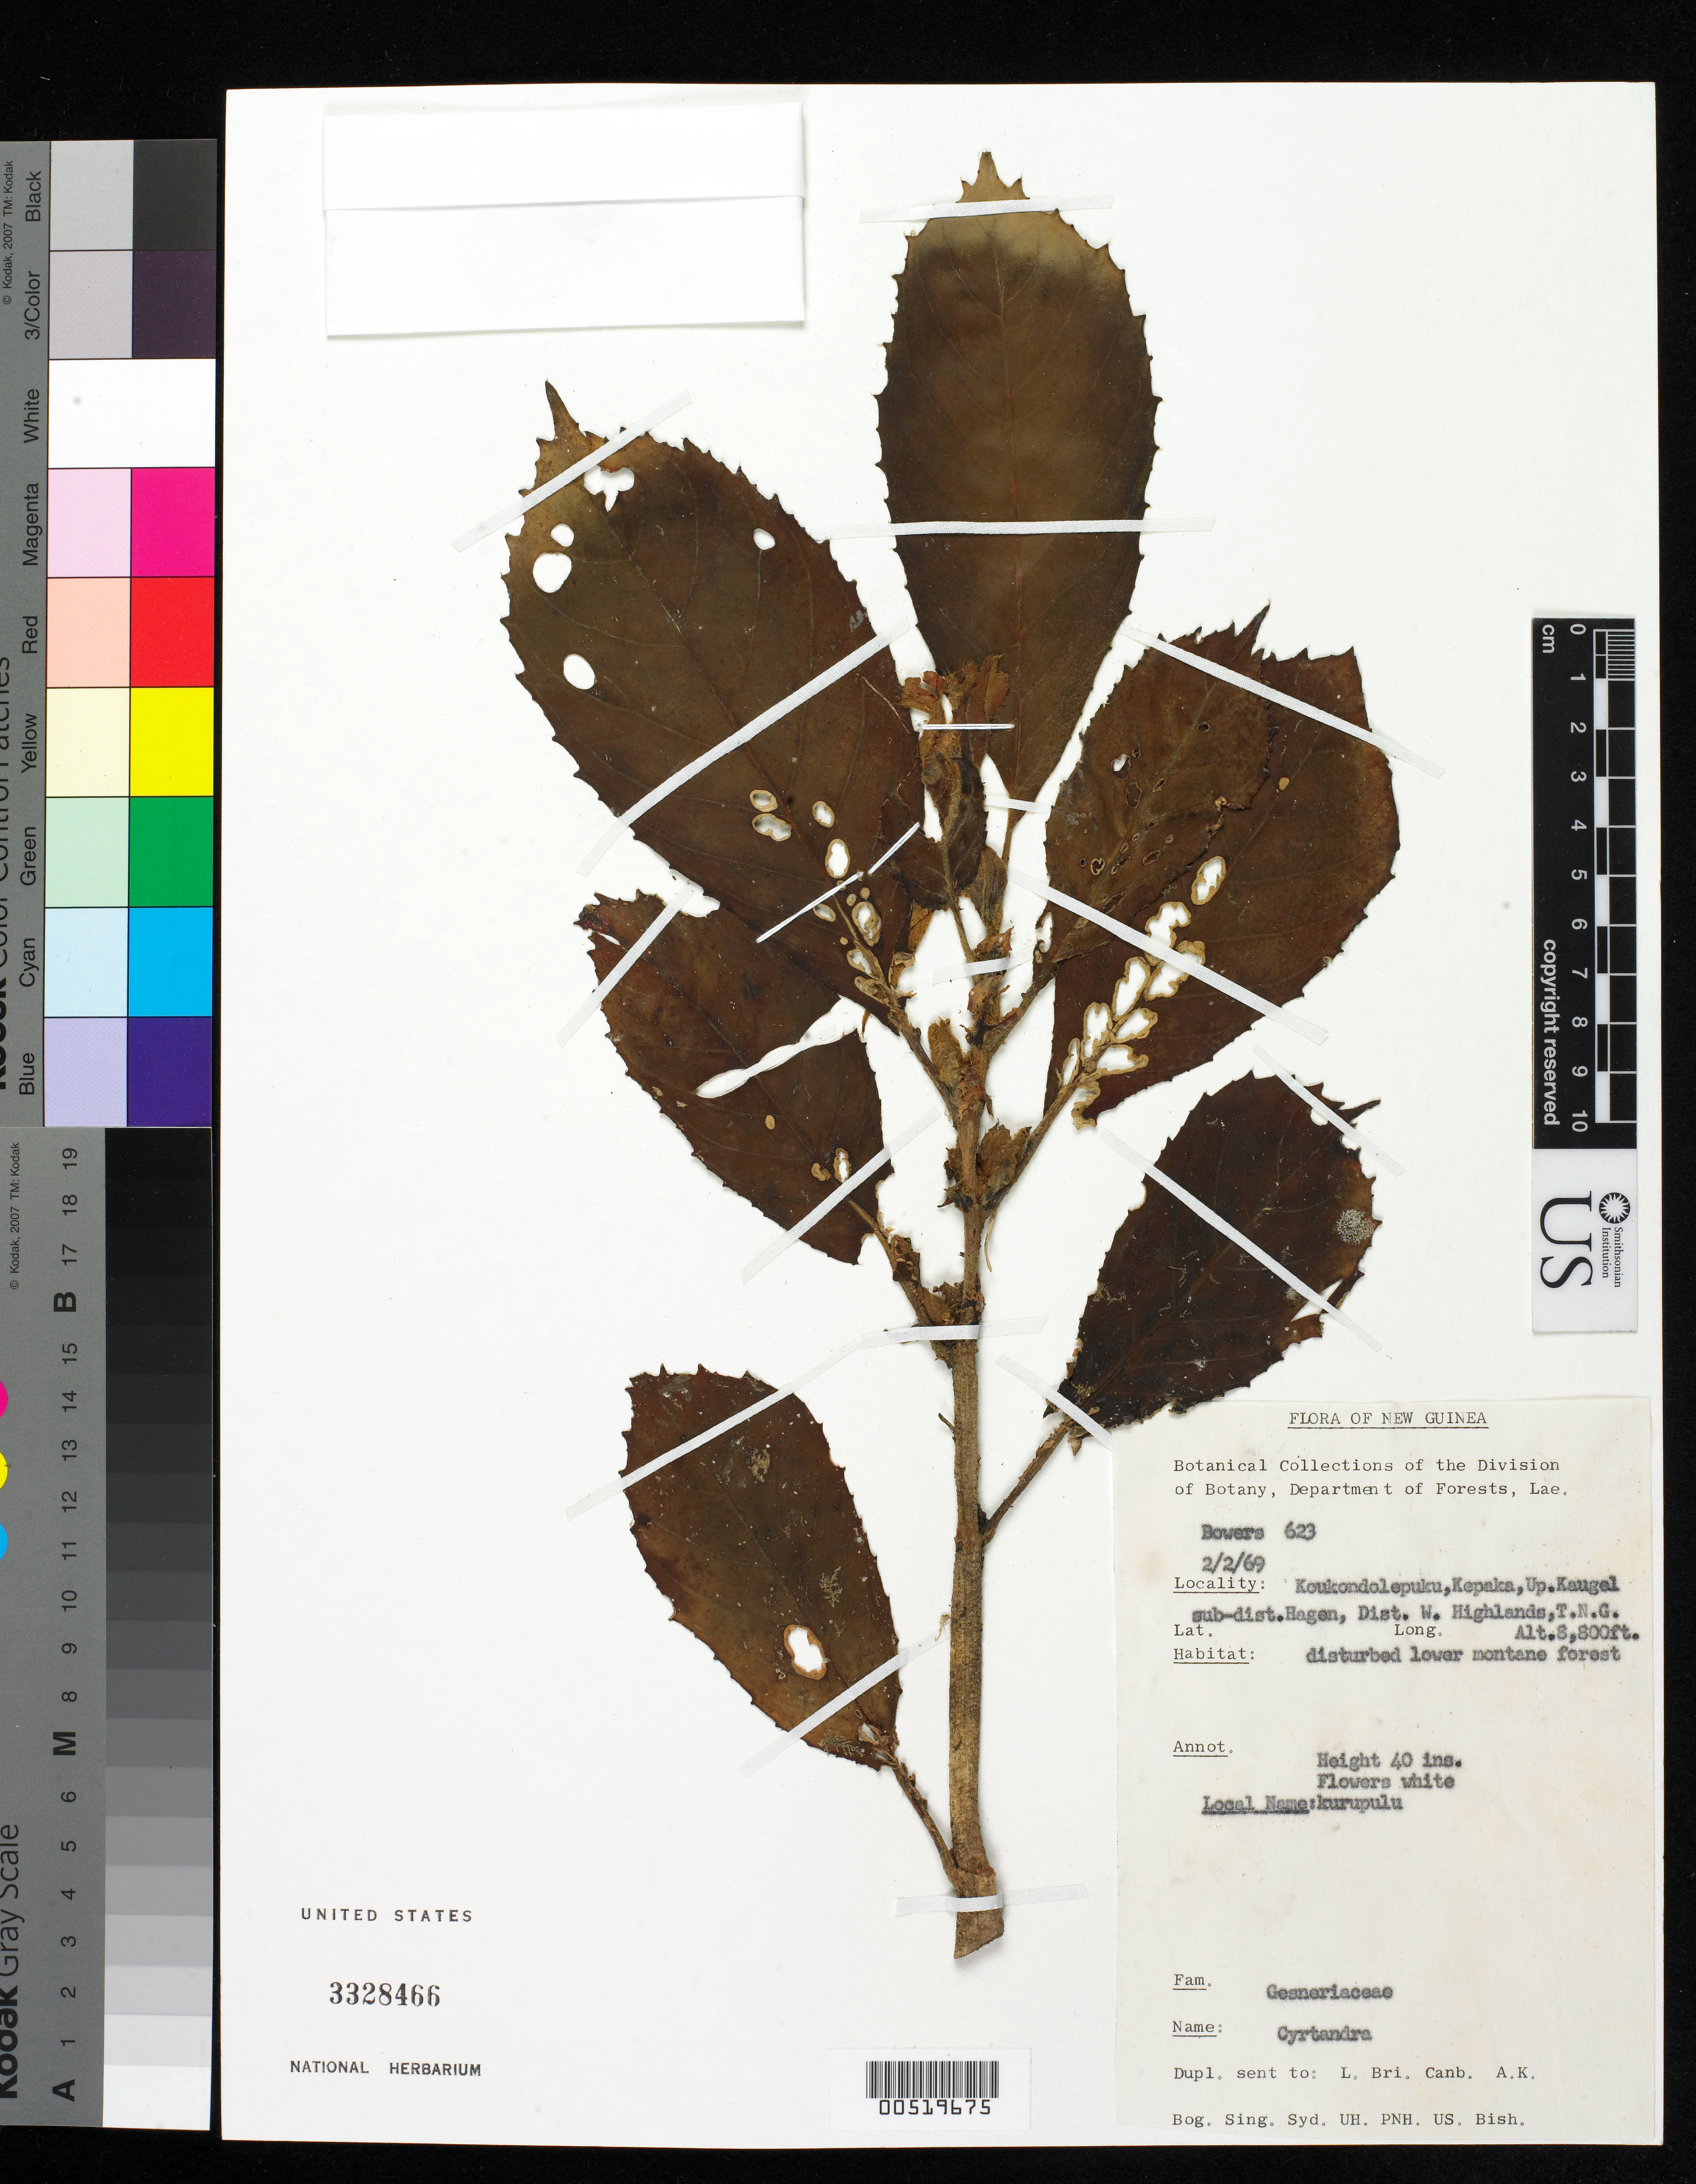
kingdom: Plantae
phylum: Tracheophyta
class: Magnoliopsida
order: Lamiales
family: Gesneriaceae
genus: Cyrtandra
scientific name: Cyrtandra sp.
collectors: N. Bowers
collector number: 623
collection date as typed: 02 Feb 1969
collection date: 1969-02-02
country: Papua New Guinea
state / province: Western Highlands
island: New Guinea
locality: West highlands, Hagen, koukondolepuku, kepaka, upper kaugel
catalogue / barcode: US 3328466